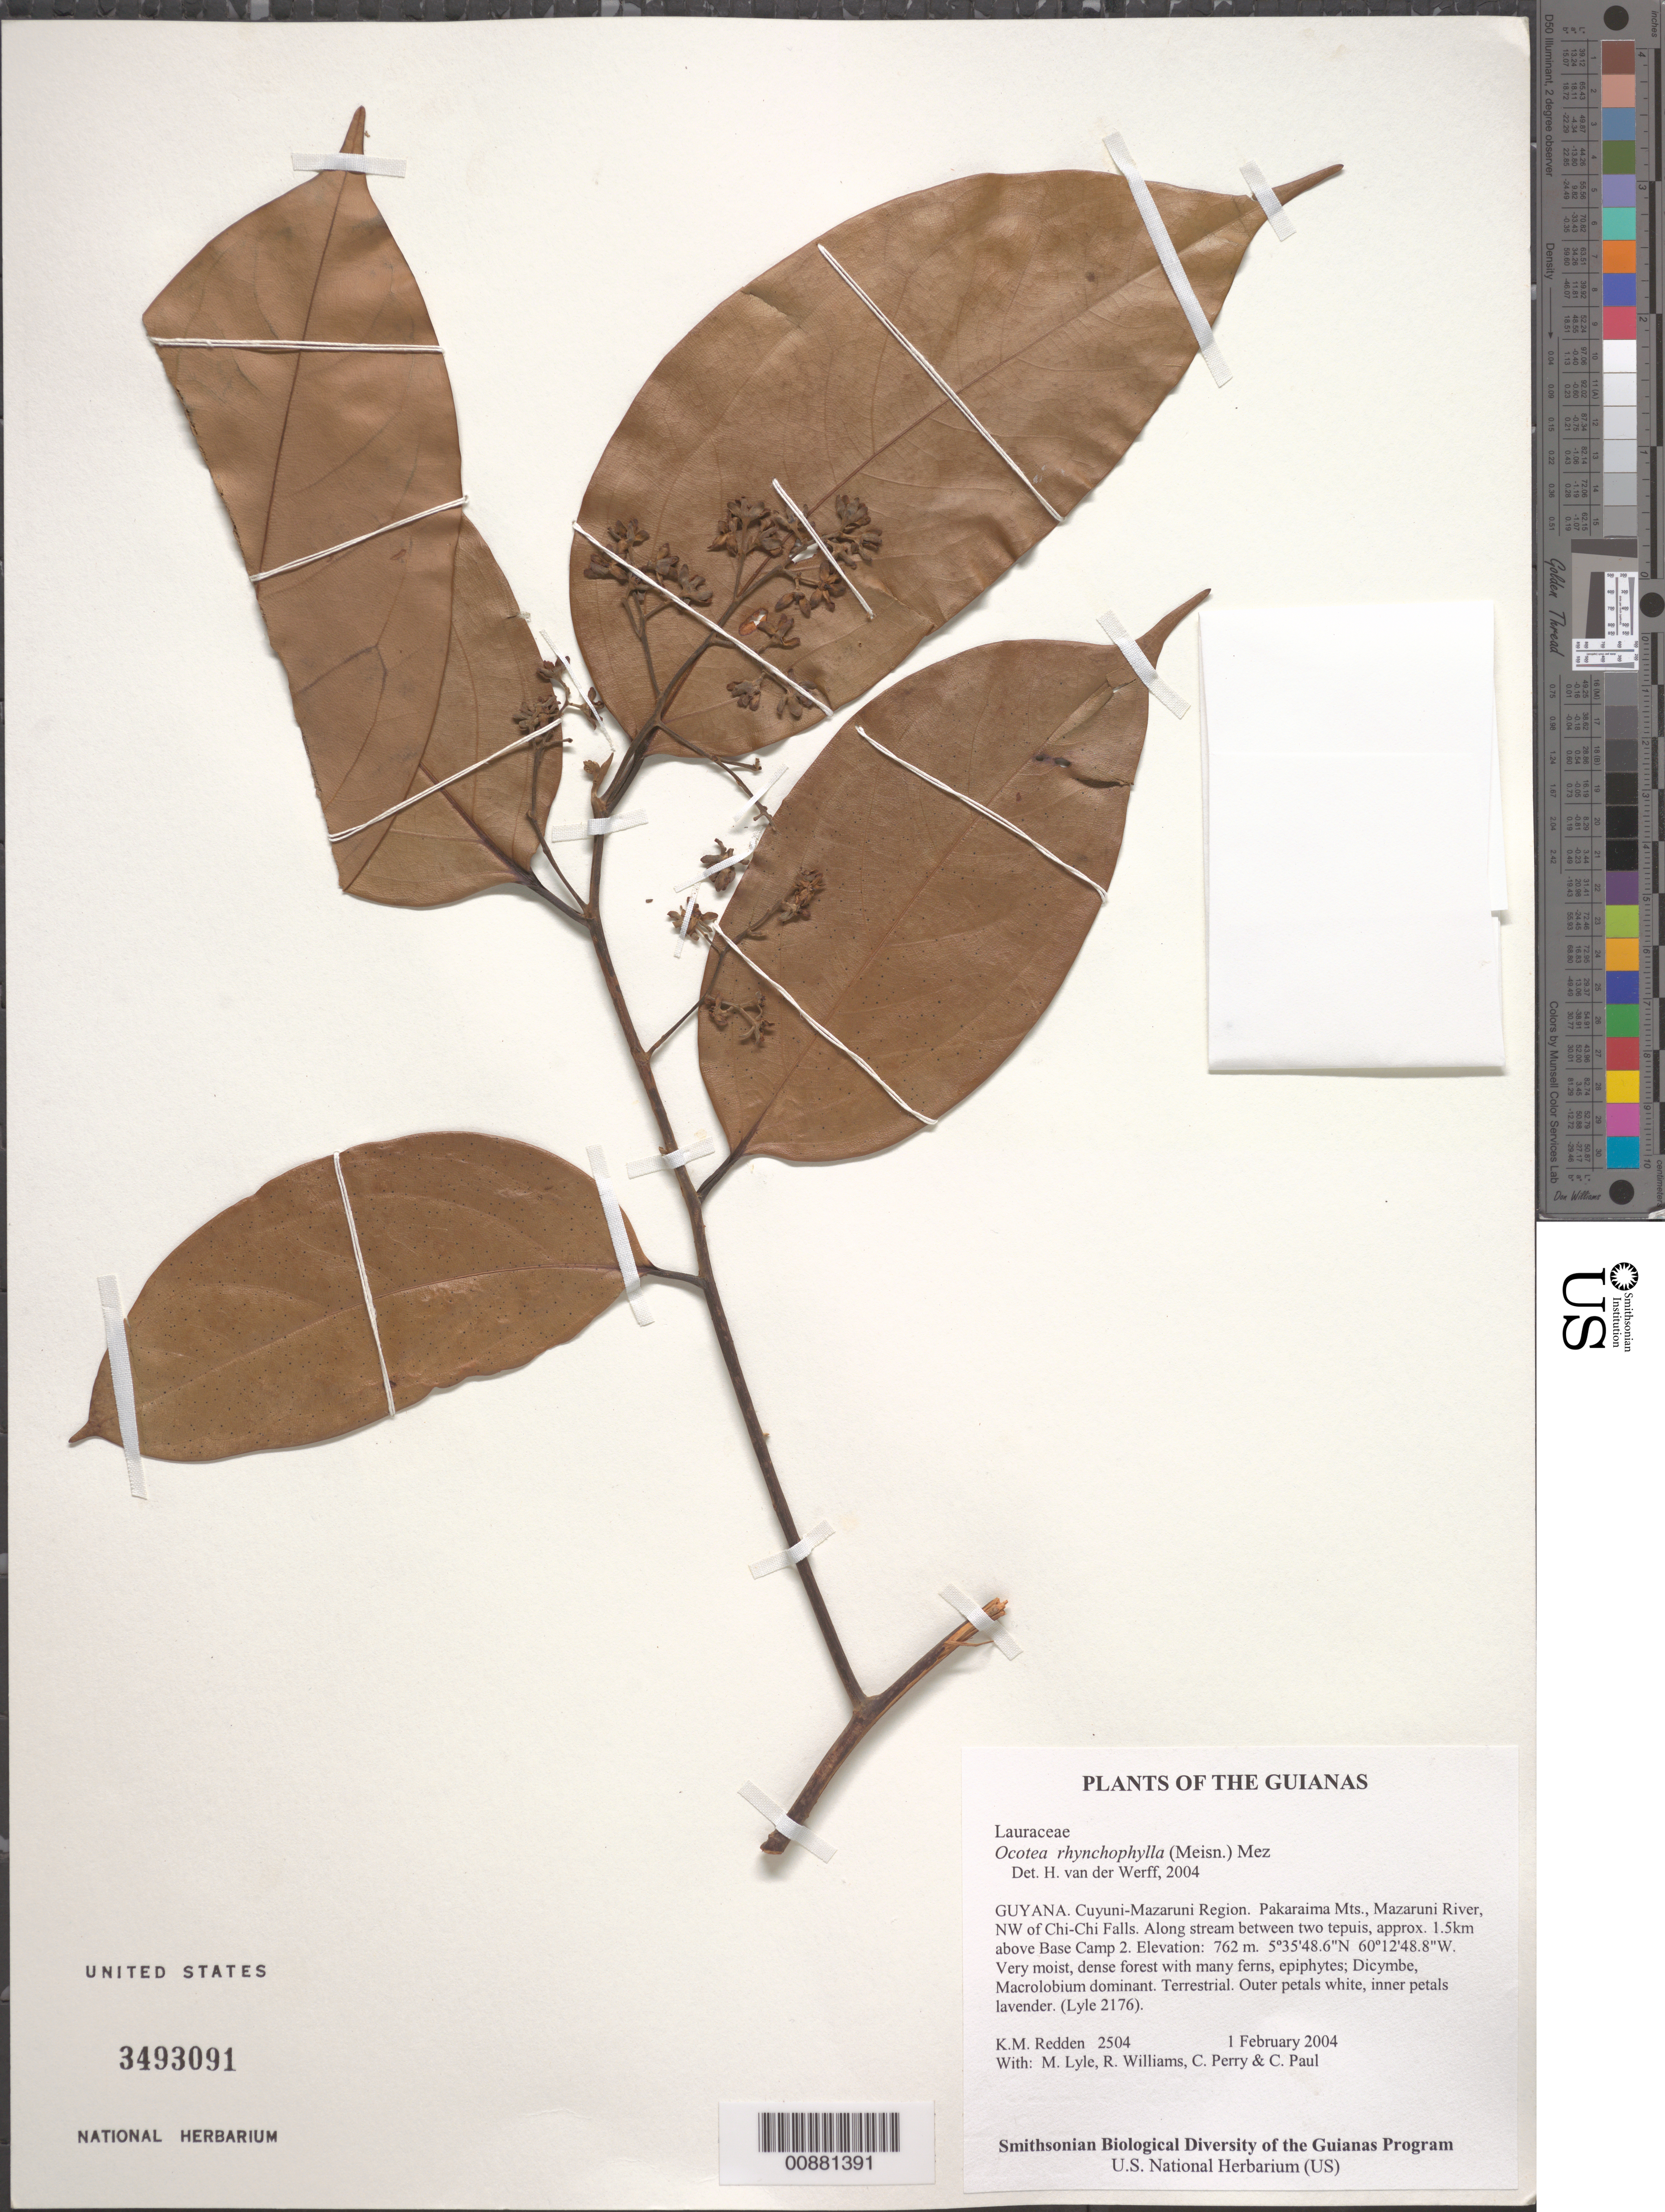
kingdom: Plantae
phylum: Tracheophyta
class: Magnoliopsida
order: Laurales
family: Lauraceae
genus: Ocotea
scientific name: Ocotea rhynchophylla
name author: (Hieron.) Mez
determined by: van der Werff, H., (MO), Missouri Botanical Garden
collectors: K. M. Redden, M. Lyle, R. Williams, C. Perry & C. Paul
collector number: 2504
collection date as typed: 1 February 2004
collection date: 2004-02-01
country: Guyana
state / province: Cuyuni-Mazaruni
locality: Pakaraima Mts., Mazaruni River, NW of Chi-Chi Falls. Along stream between two tepuis, approx. 1.5km above Base Camp 2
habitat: Very moist, dense forest with many ferns, epiphytes; Dicymbe, Macrolobium dominant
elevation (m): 762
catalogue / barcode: US 3493091